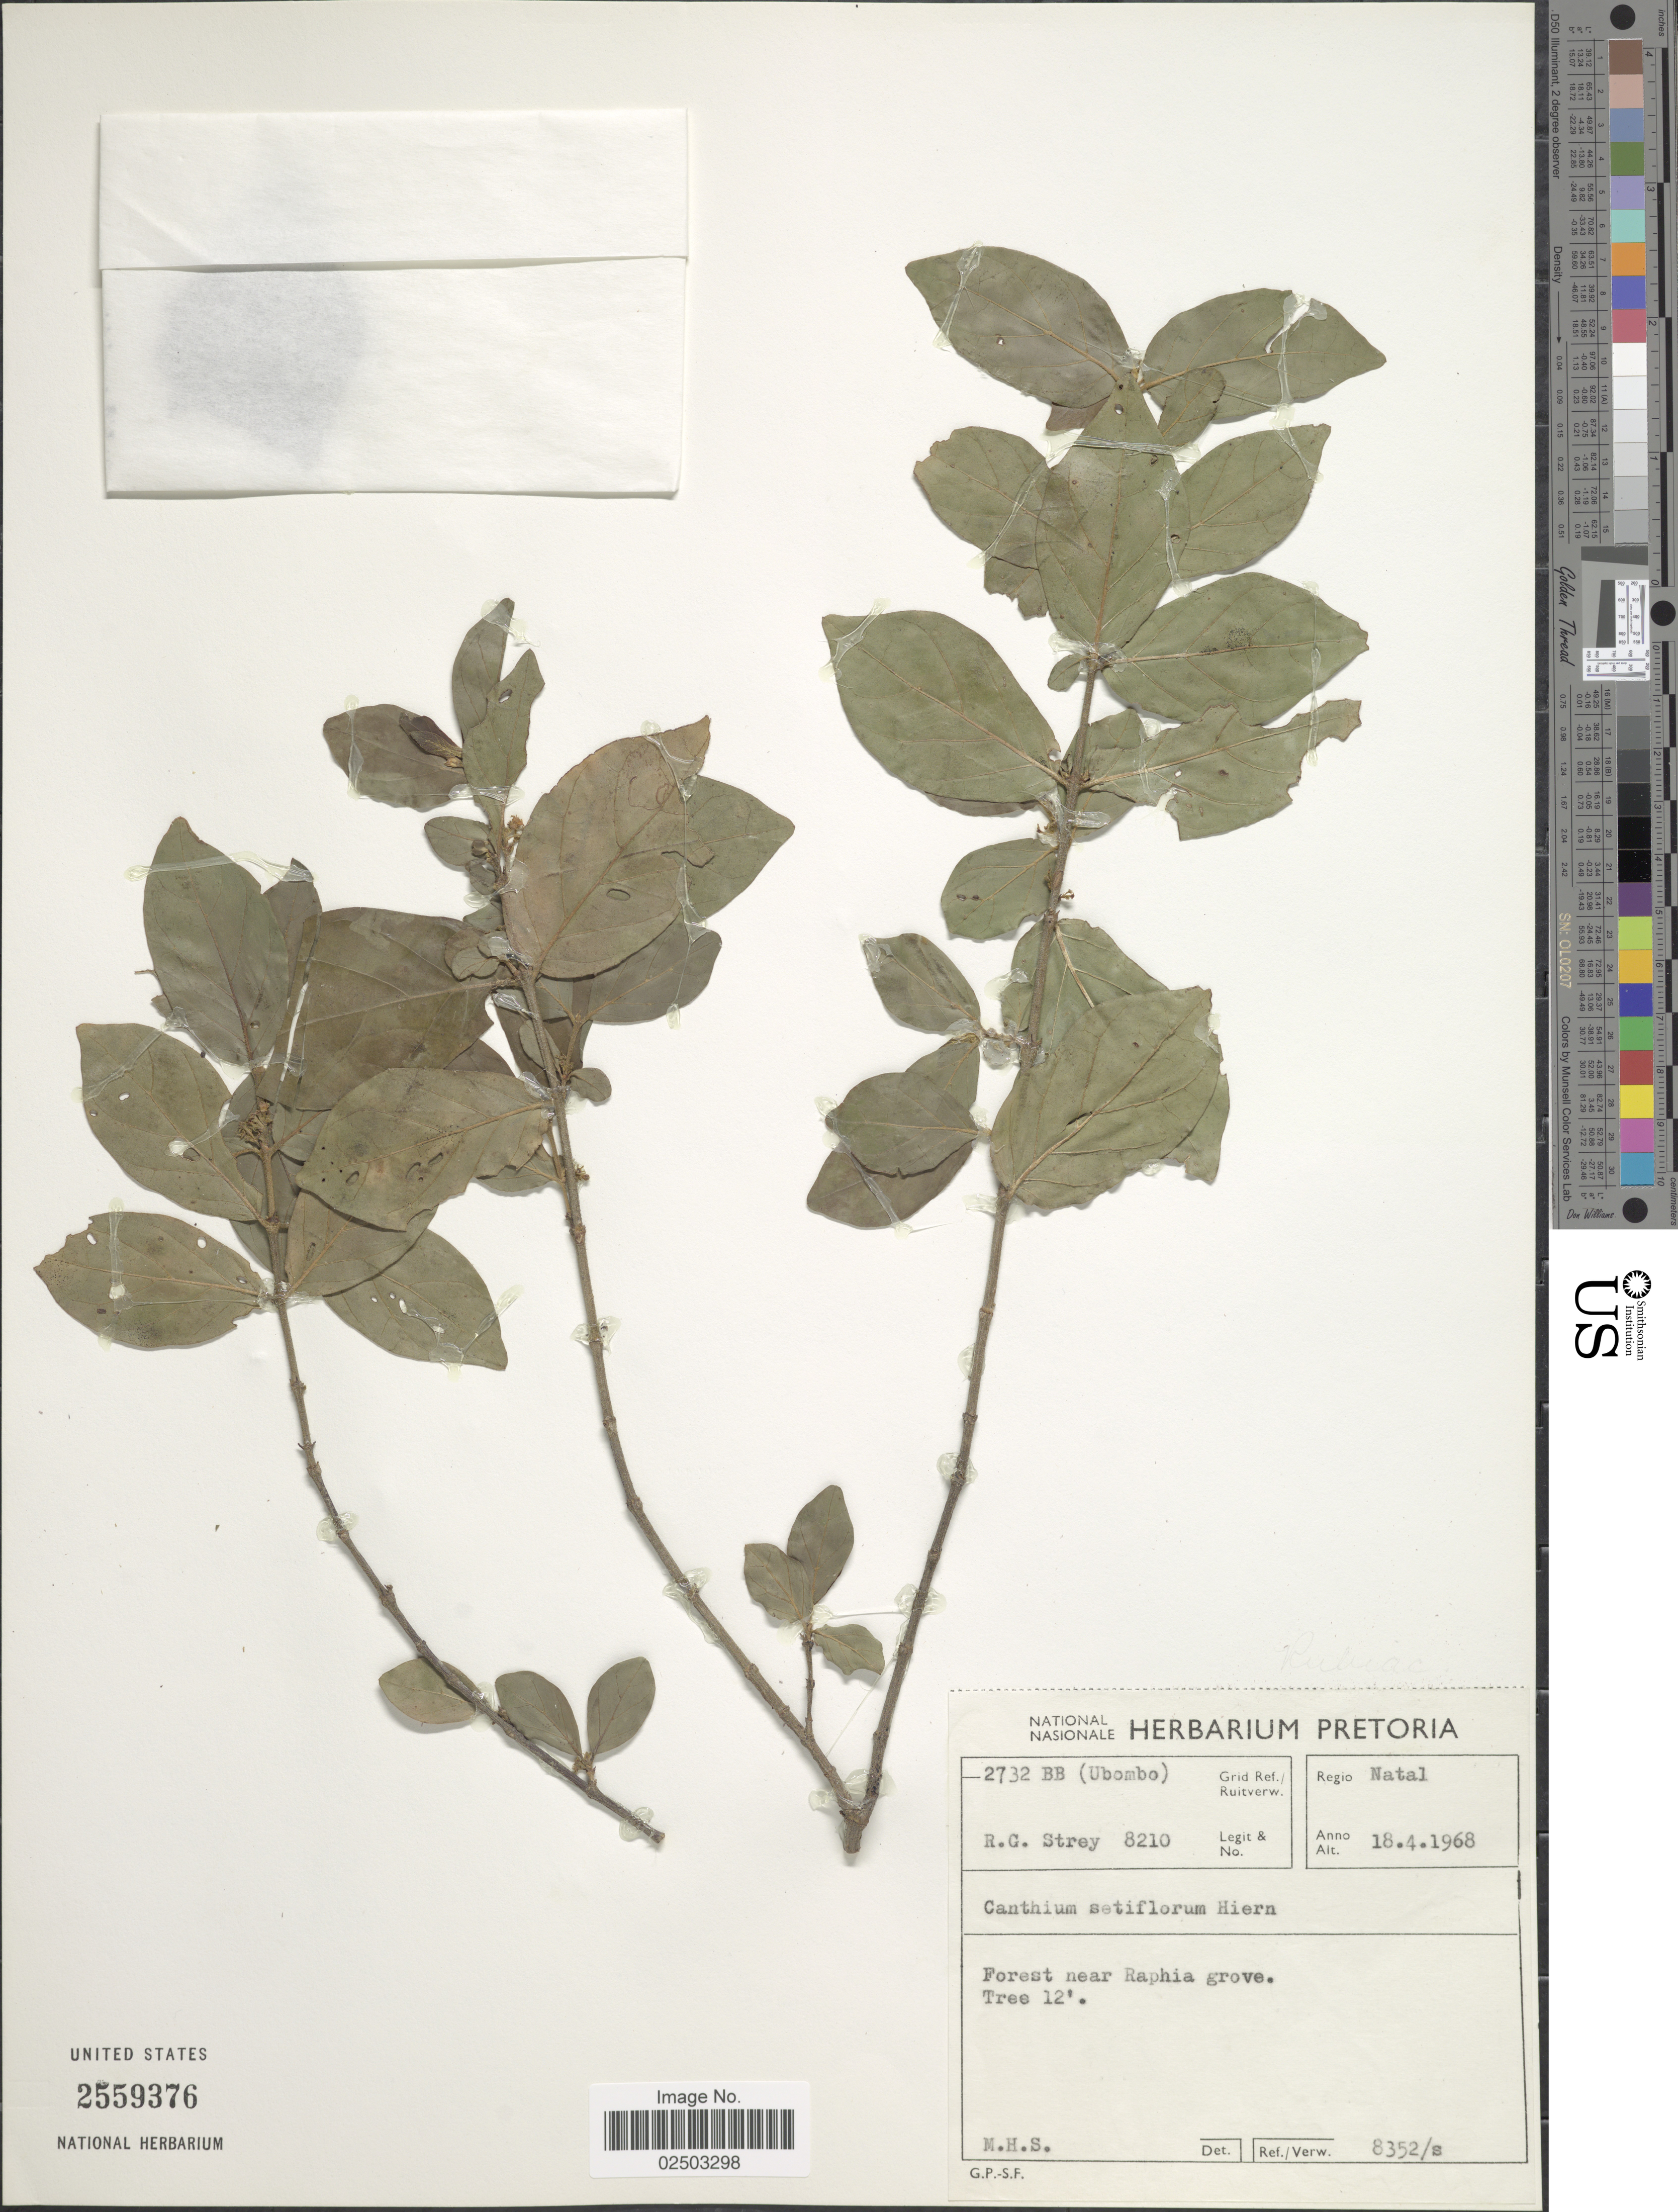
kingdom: Plantae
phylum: Tracheophyta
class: Magnoliopsida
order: Gentianales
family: Rubiaceae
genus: Canthium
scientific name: Canthium setiflorum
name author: Hiern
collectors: R. G. Strey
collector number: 8210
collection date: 1968-04-18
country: South Africa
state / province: KwaZulu-Natal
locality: Regio Natal, Forest near Raphia grove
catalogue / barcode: US 2559376